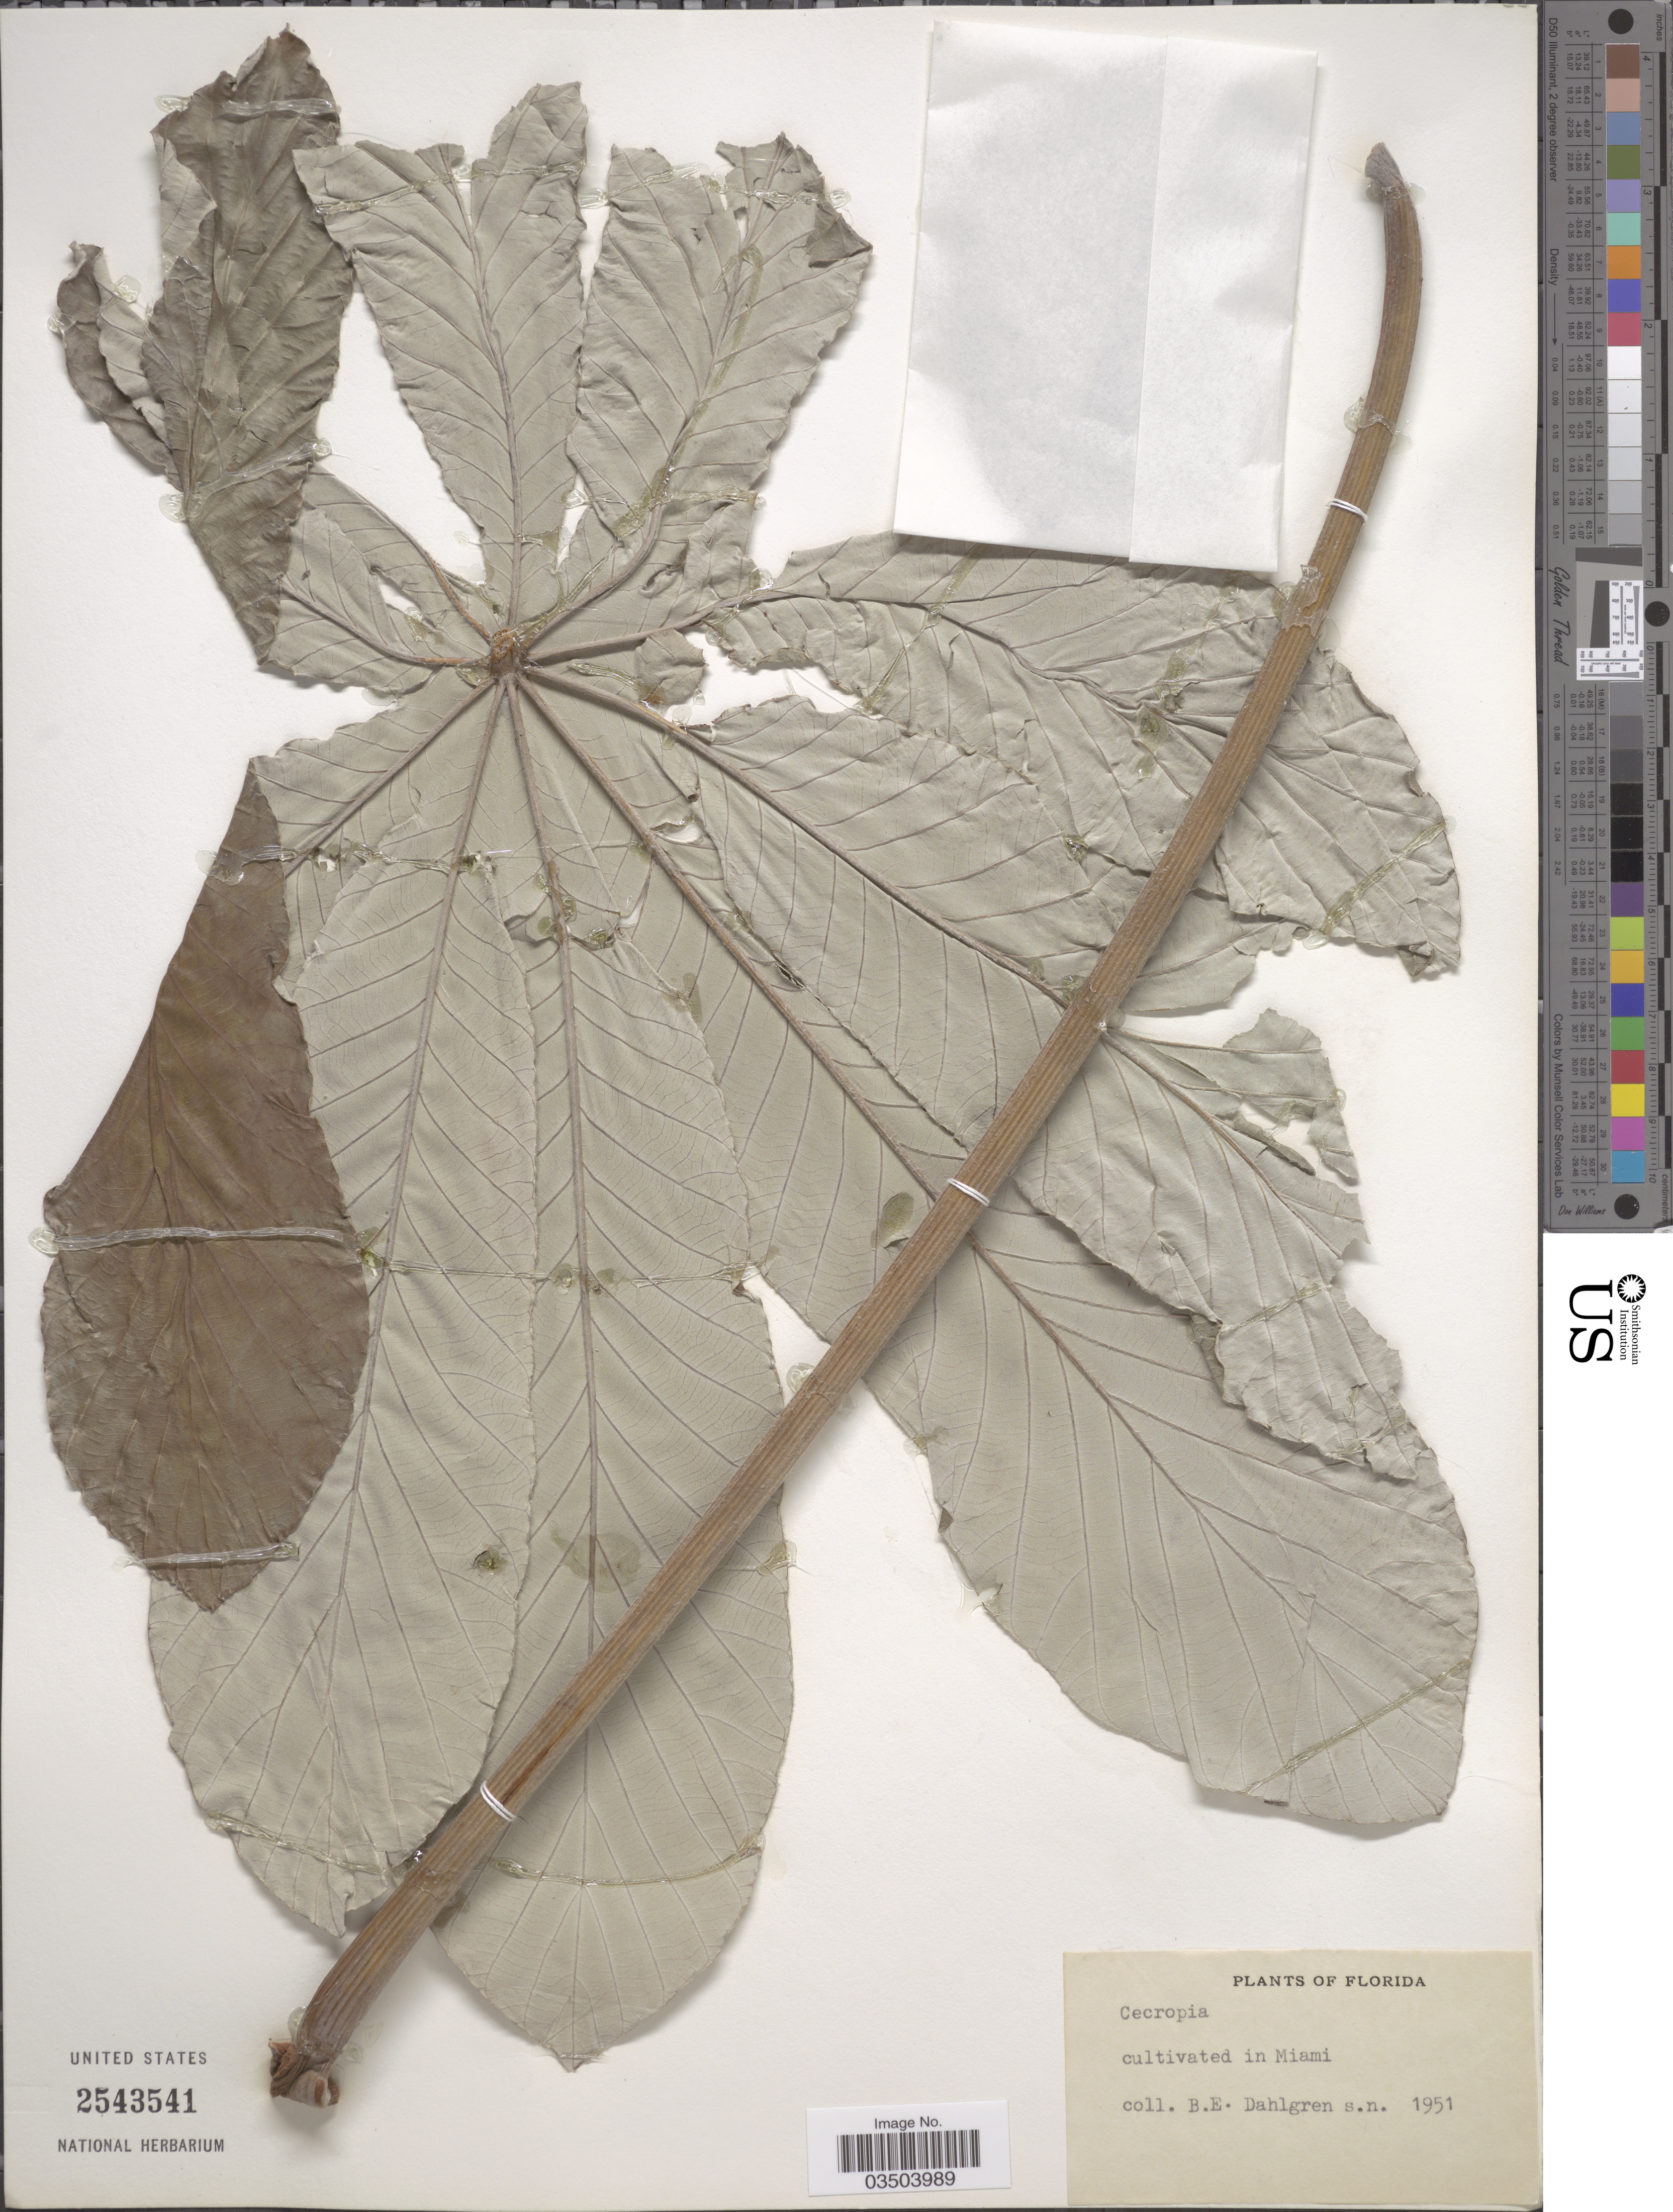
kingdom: Plantae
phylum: Tracheophyta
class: Magnoliopsida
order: Rosales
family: Urticaceae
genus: Cecropia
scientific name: Cecropia sp.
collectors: B. E. Dahlgren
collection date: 1951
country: United States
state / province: Florida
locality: In Miami.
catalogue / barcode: US 2543541